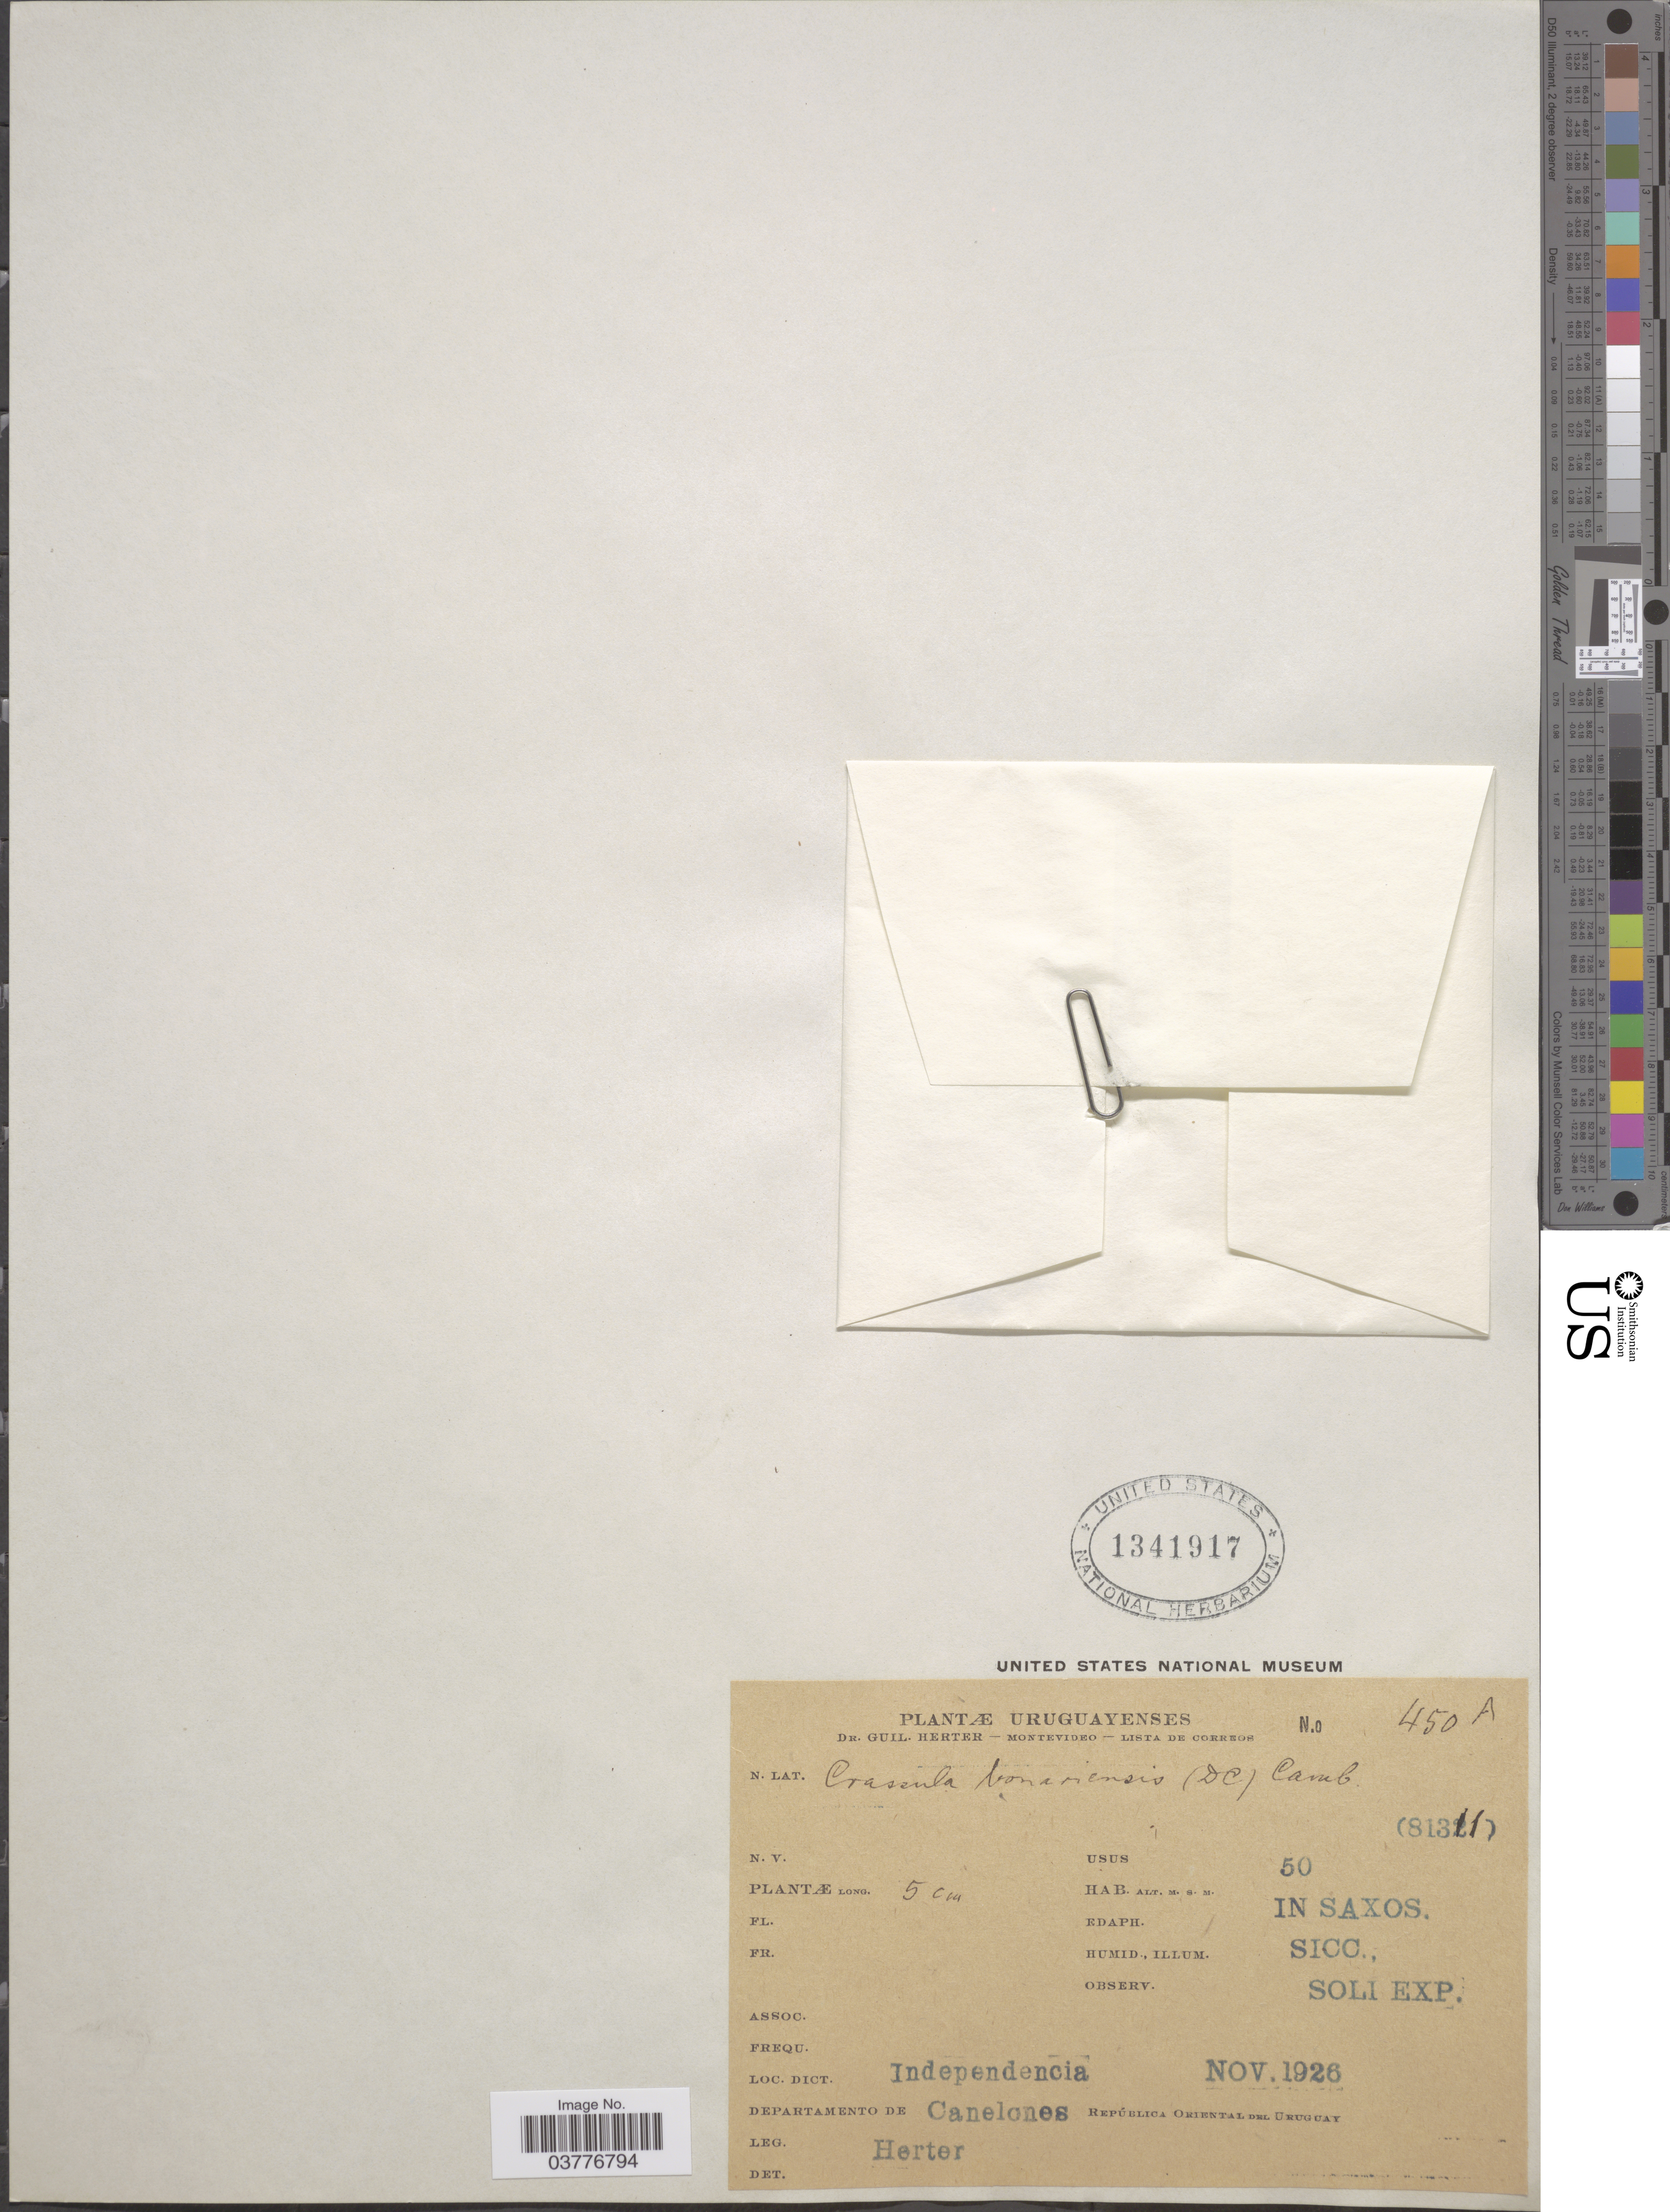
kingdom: Plantae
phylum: Tracheophyta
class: Magnoliopsida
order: Saxifragales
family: Crassulaceae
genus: Crassula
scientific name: Crassula peduncularis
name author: (Sm.) Cambess.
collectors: G. Herter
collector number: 450A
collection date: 1926-11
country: Uruguay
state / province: Canelones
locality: Independencia. Departamento de Canalones. República Oriental del Uraguay.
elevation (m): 50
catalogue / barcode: US 1341917